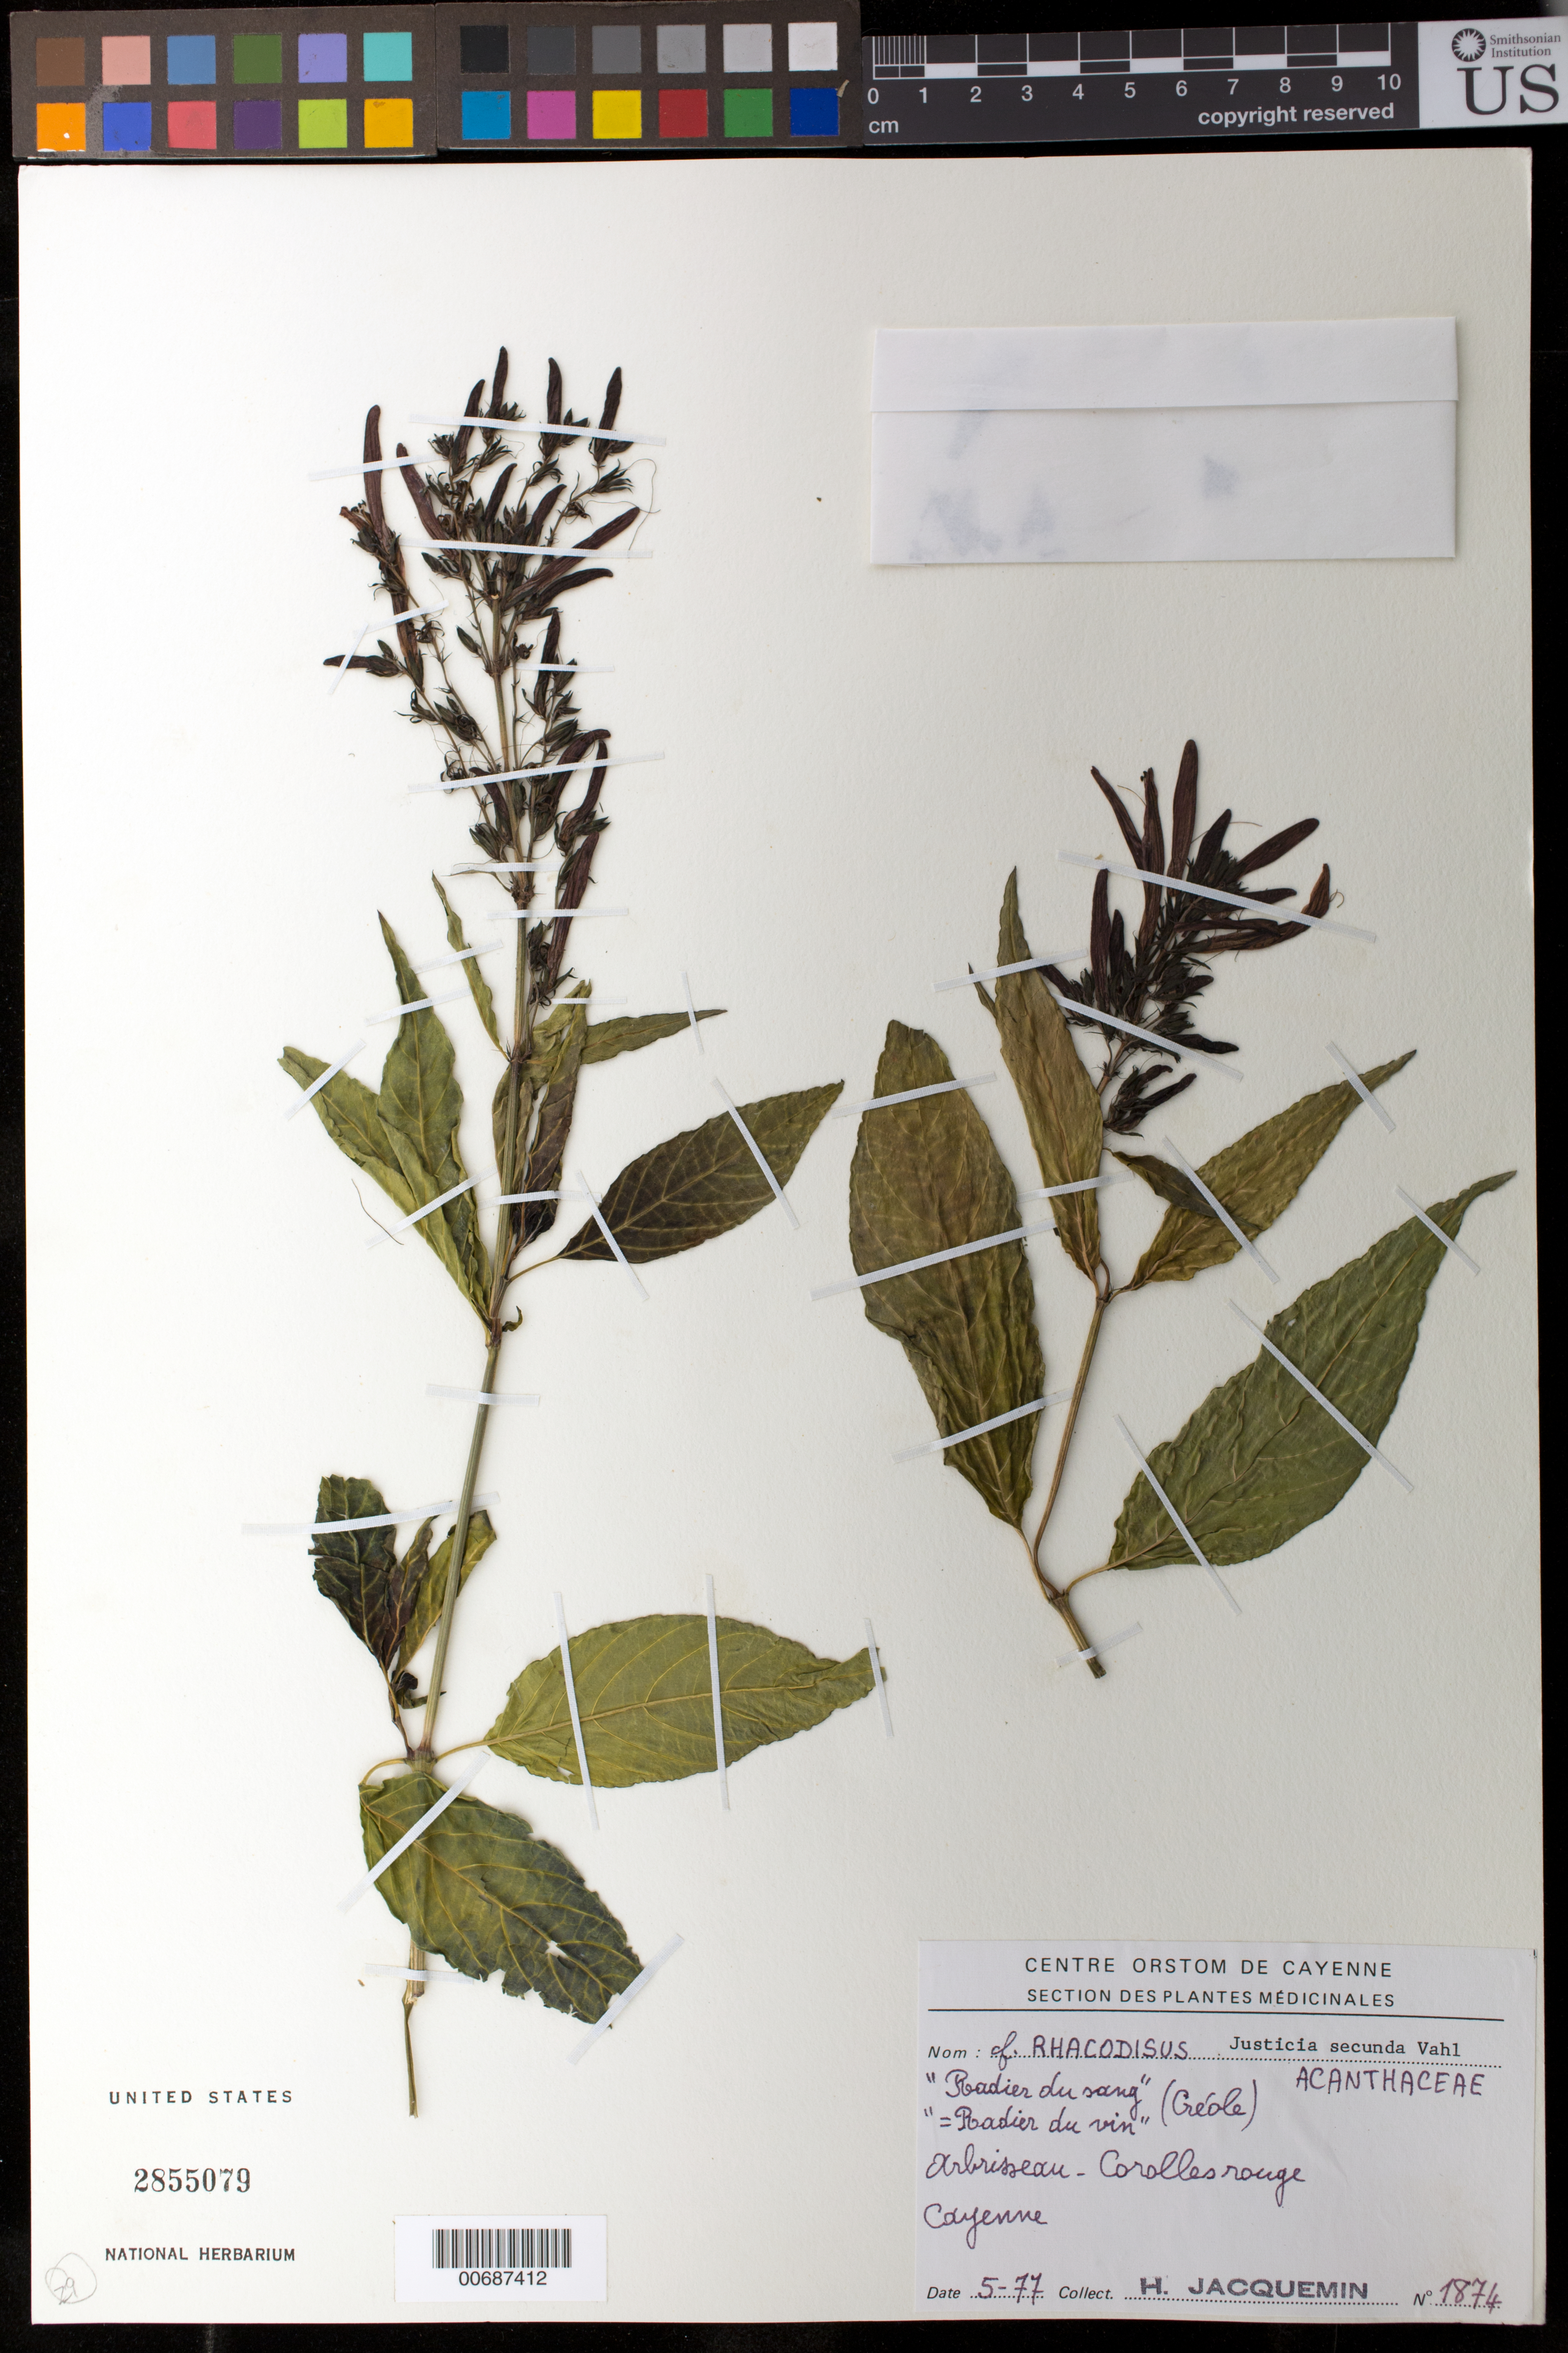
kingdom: Plantae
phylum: Tracheophyta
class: Magnoliopsida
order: Lamiales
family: Acanthaceae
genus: Justicia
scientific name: Justicia secunda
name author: Vahl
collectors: H. Jacquemin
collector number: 1874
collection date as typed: May-77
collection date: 1977-05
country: French Guiana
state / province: Cayenne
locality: Cayenne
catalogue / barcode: US 2855079